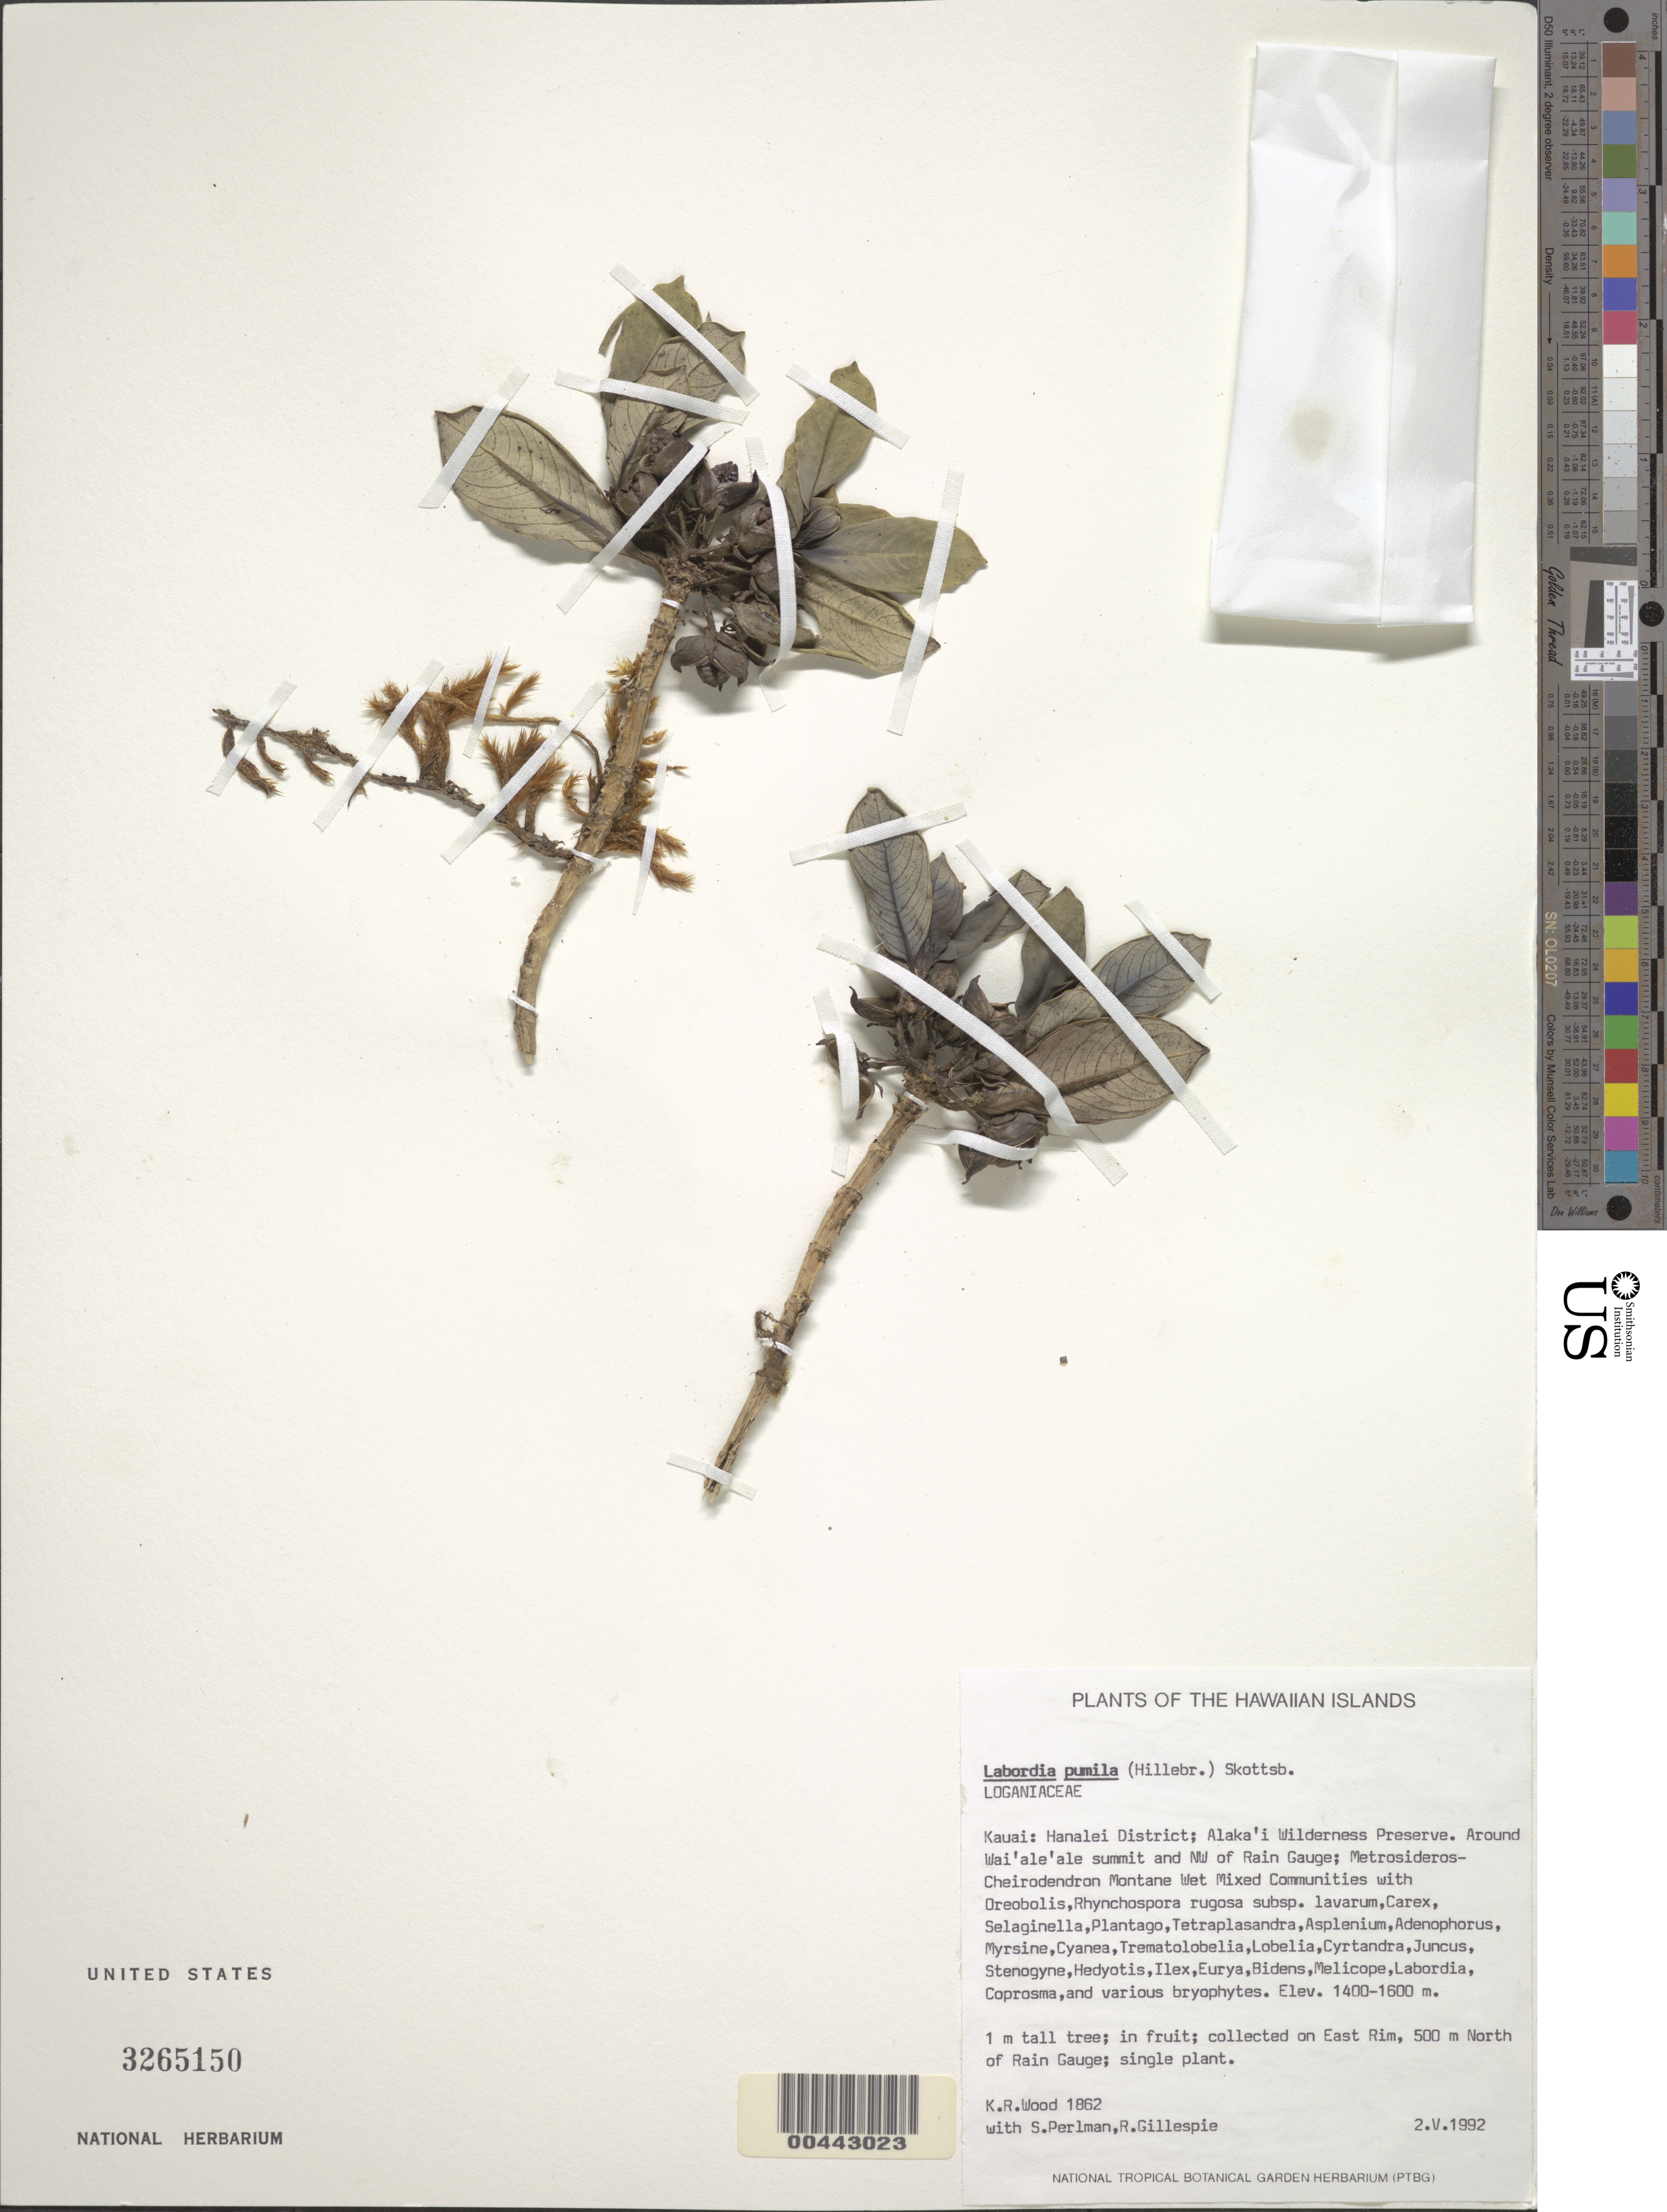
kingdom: Plantae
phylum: Tracheophyta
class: Magnoliopsida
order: Gentianales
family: Loganiaceae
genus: Geniostoma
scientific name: Geniostoma pumilum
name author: (Hillebr.) Byng & Christenh.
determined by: Wagner, W. L., (BOT), Smithsonian Institution - National Museum of Natural History (UNITED STATES)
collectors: K. R. Wood, S. P. Perlman & R. Gillespie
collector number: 1862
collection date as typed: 2 May 1992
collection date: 1992-05-02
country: United States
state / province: Hawaii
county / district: Kauai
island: Kaua'i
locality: Hanalei District; Alaka'i Wilderness Preserve. Around Wai'ale'ale summit and NW of Rain Gauge. On E Rim, 500 m N of Rain Gauge.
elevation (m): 1400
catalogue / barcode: US 3265150